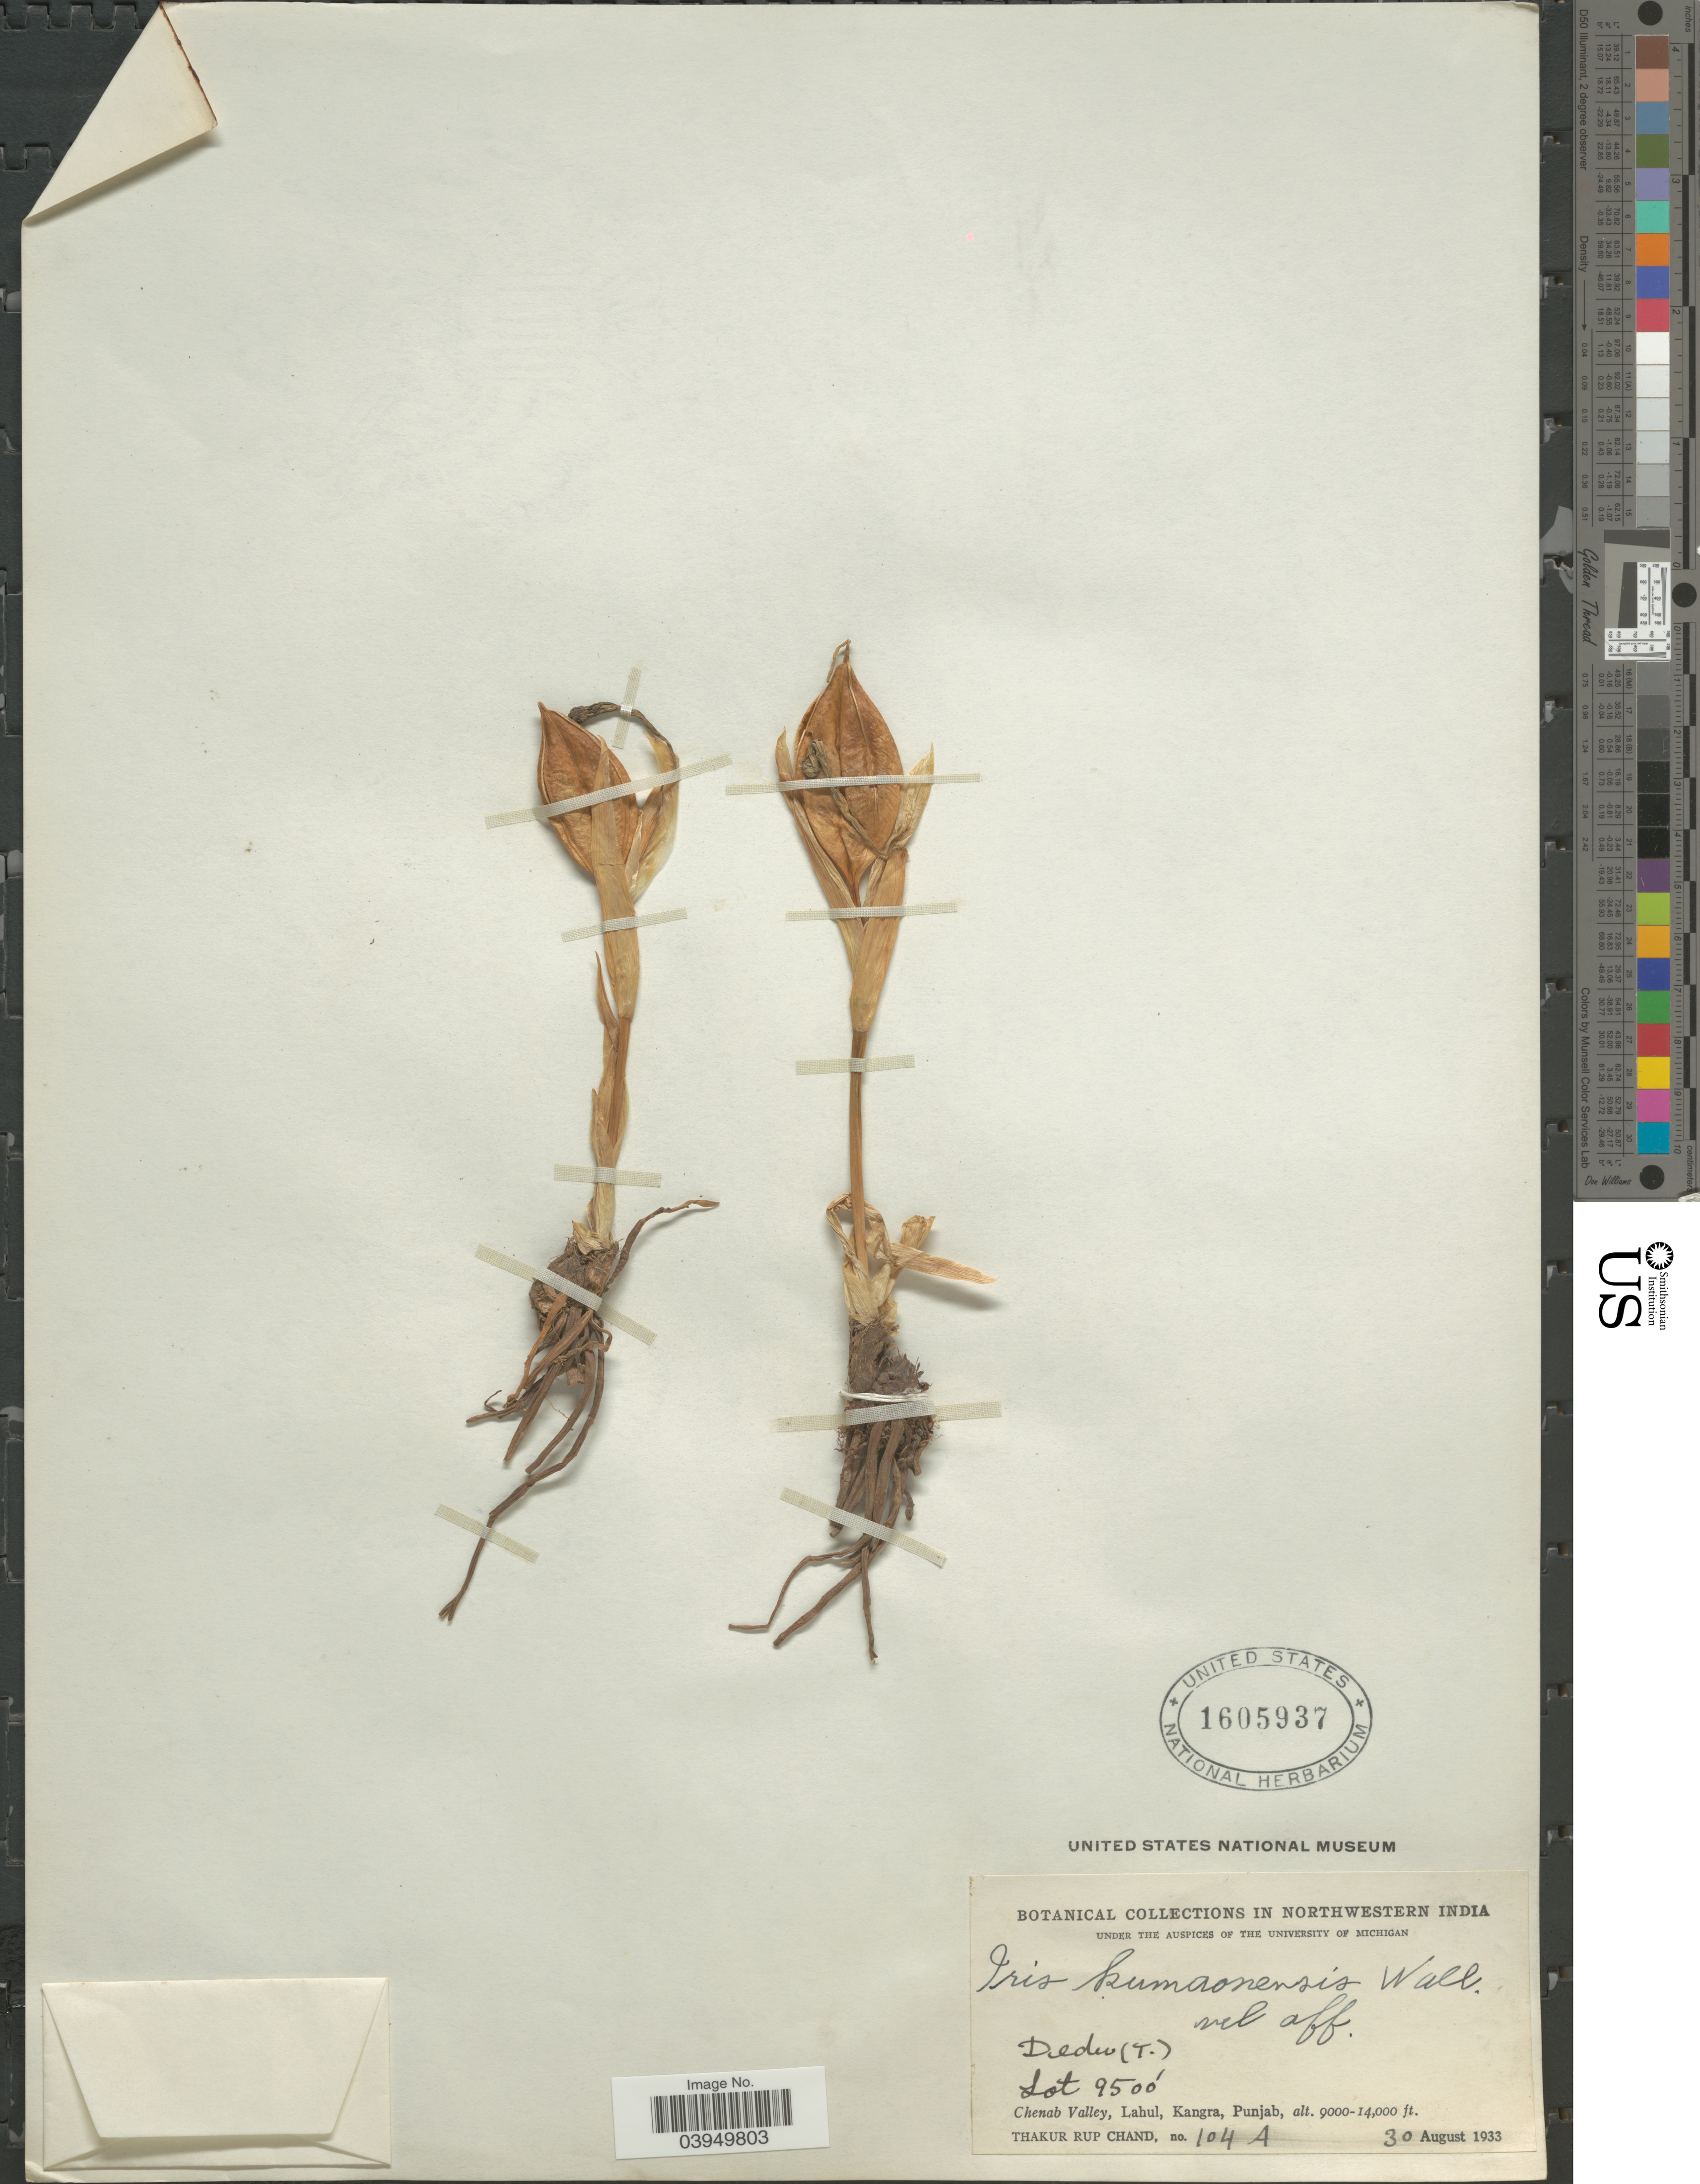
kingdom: Plantae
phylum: Tracheophyta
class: Liliopsida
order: Asparagales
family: Iridaceae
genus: Iris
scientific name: Iris kemaonensis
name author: Wall. ex D. Don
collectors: T. R. Chand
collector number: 104 A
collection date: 1933-08-30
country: India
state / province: Punjab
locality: Northwestern India. Lot. Chenab Valley, Lahul, Kangra.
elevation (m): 2896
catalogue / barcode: US 1605937